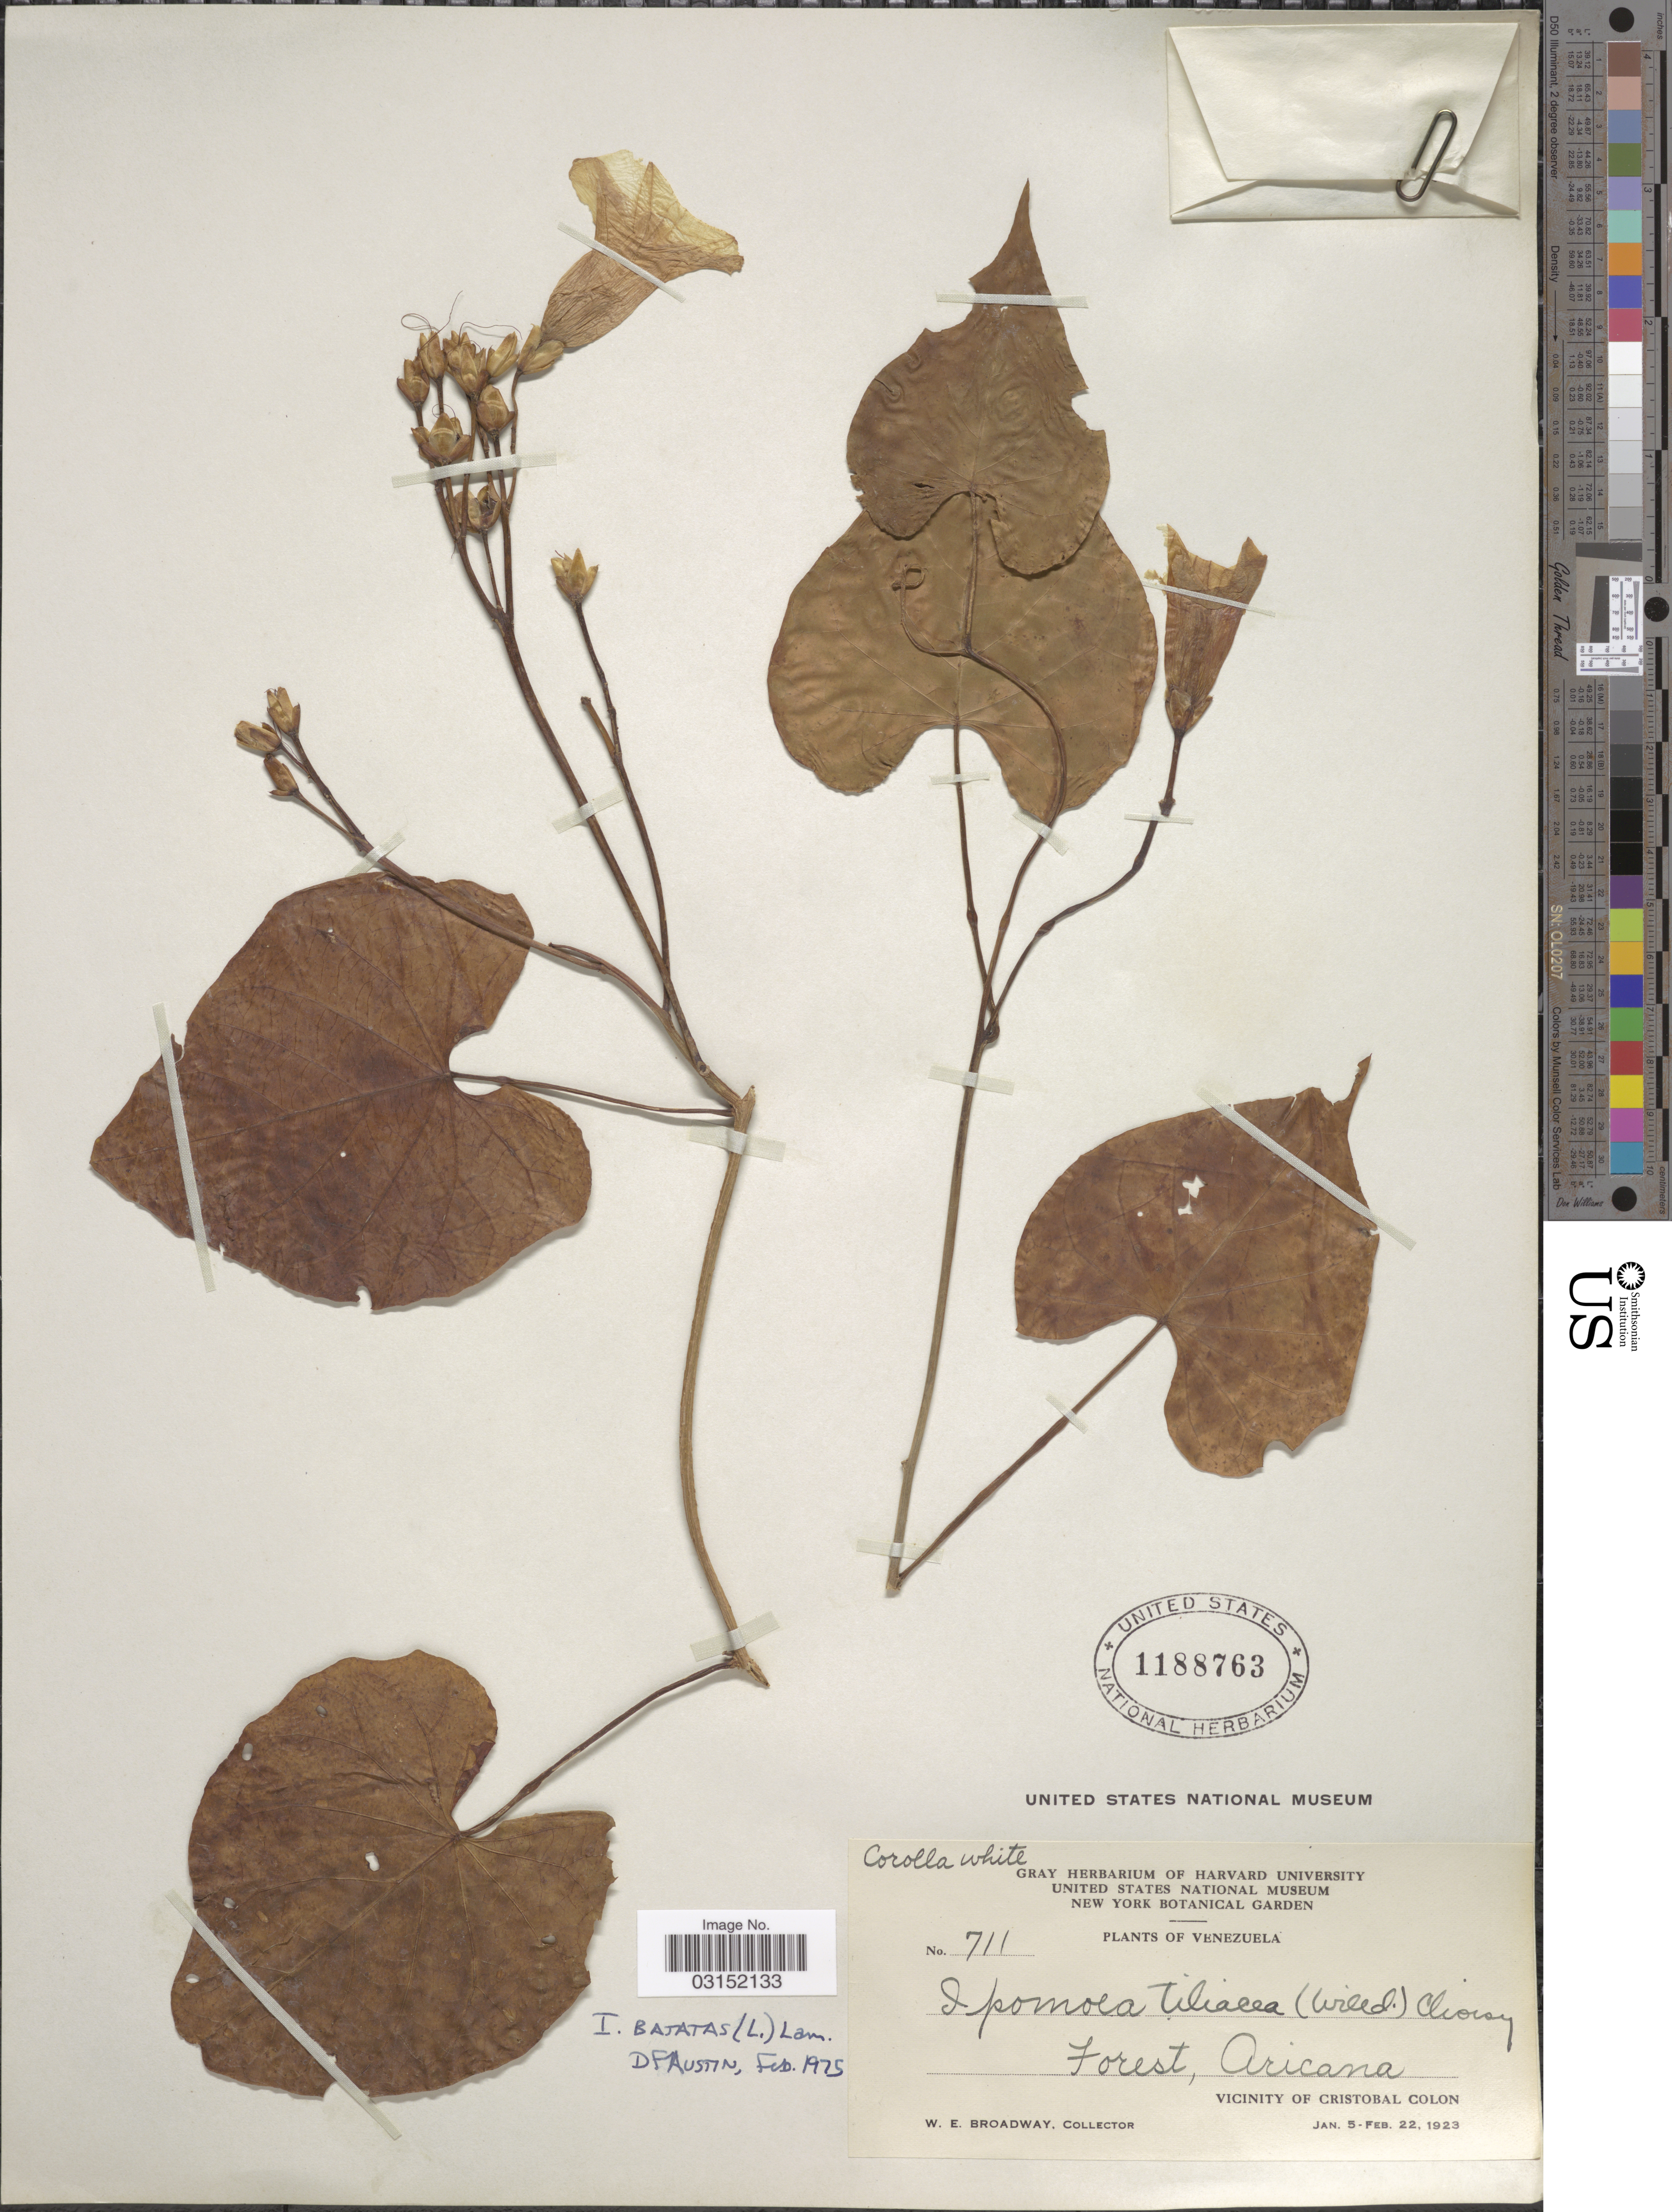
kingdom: Plantae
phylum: Tracheophyta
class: Magnoliopsida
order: Solanales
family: Convolvulaceae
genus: Ipomoea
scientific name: Ipomoea batatas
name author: (L.) Lam.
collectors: W. E. Broadway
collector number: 711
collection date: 1923-01-05/1923-02-22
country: Venezuela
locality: Aricana, Vicinity of Cristobal Colon.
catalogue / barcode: US 1188763